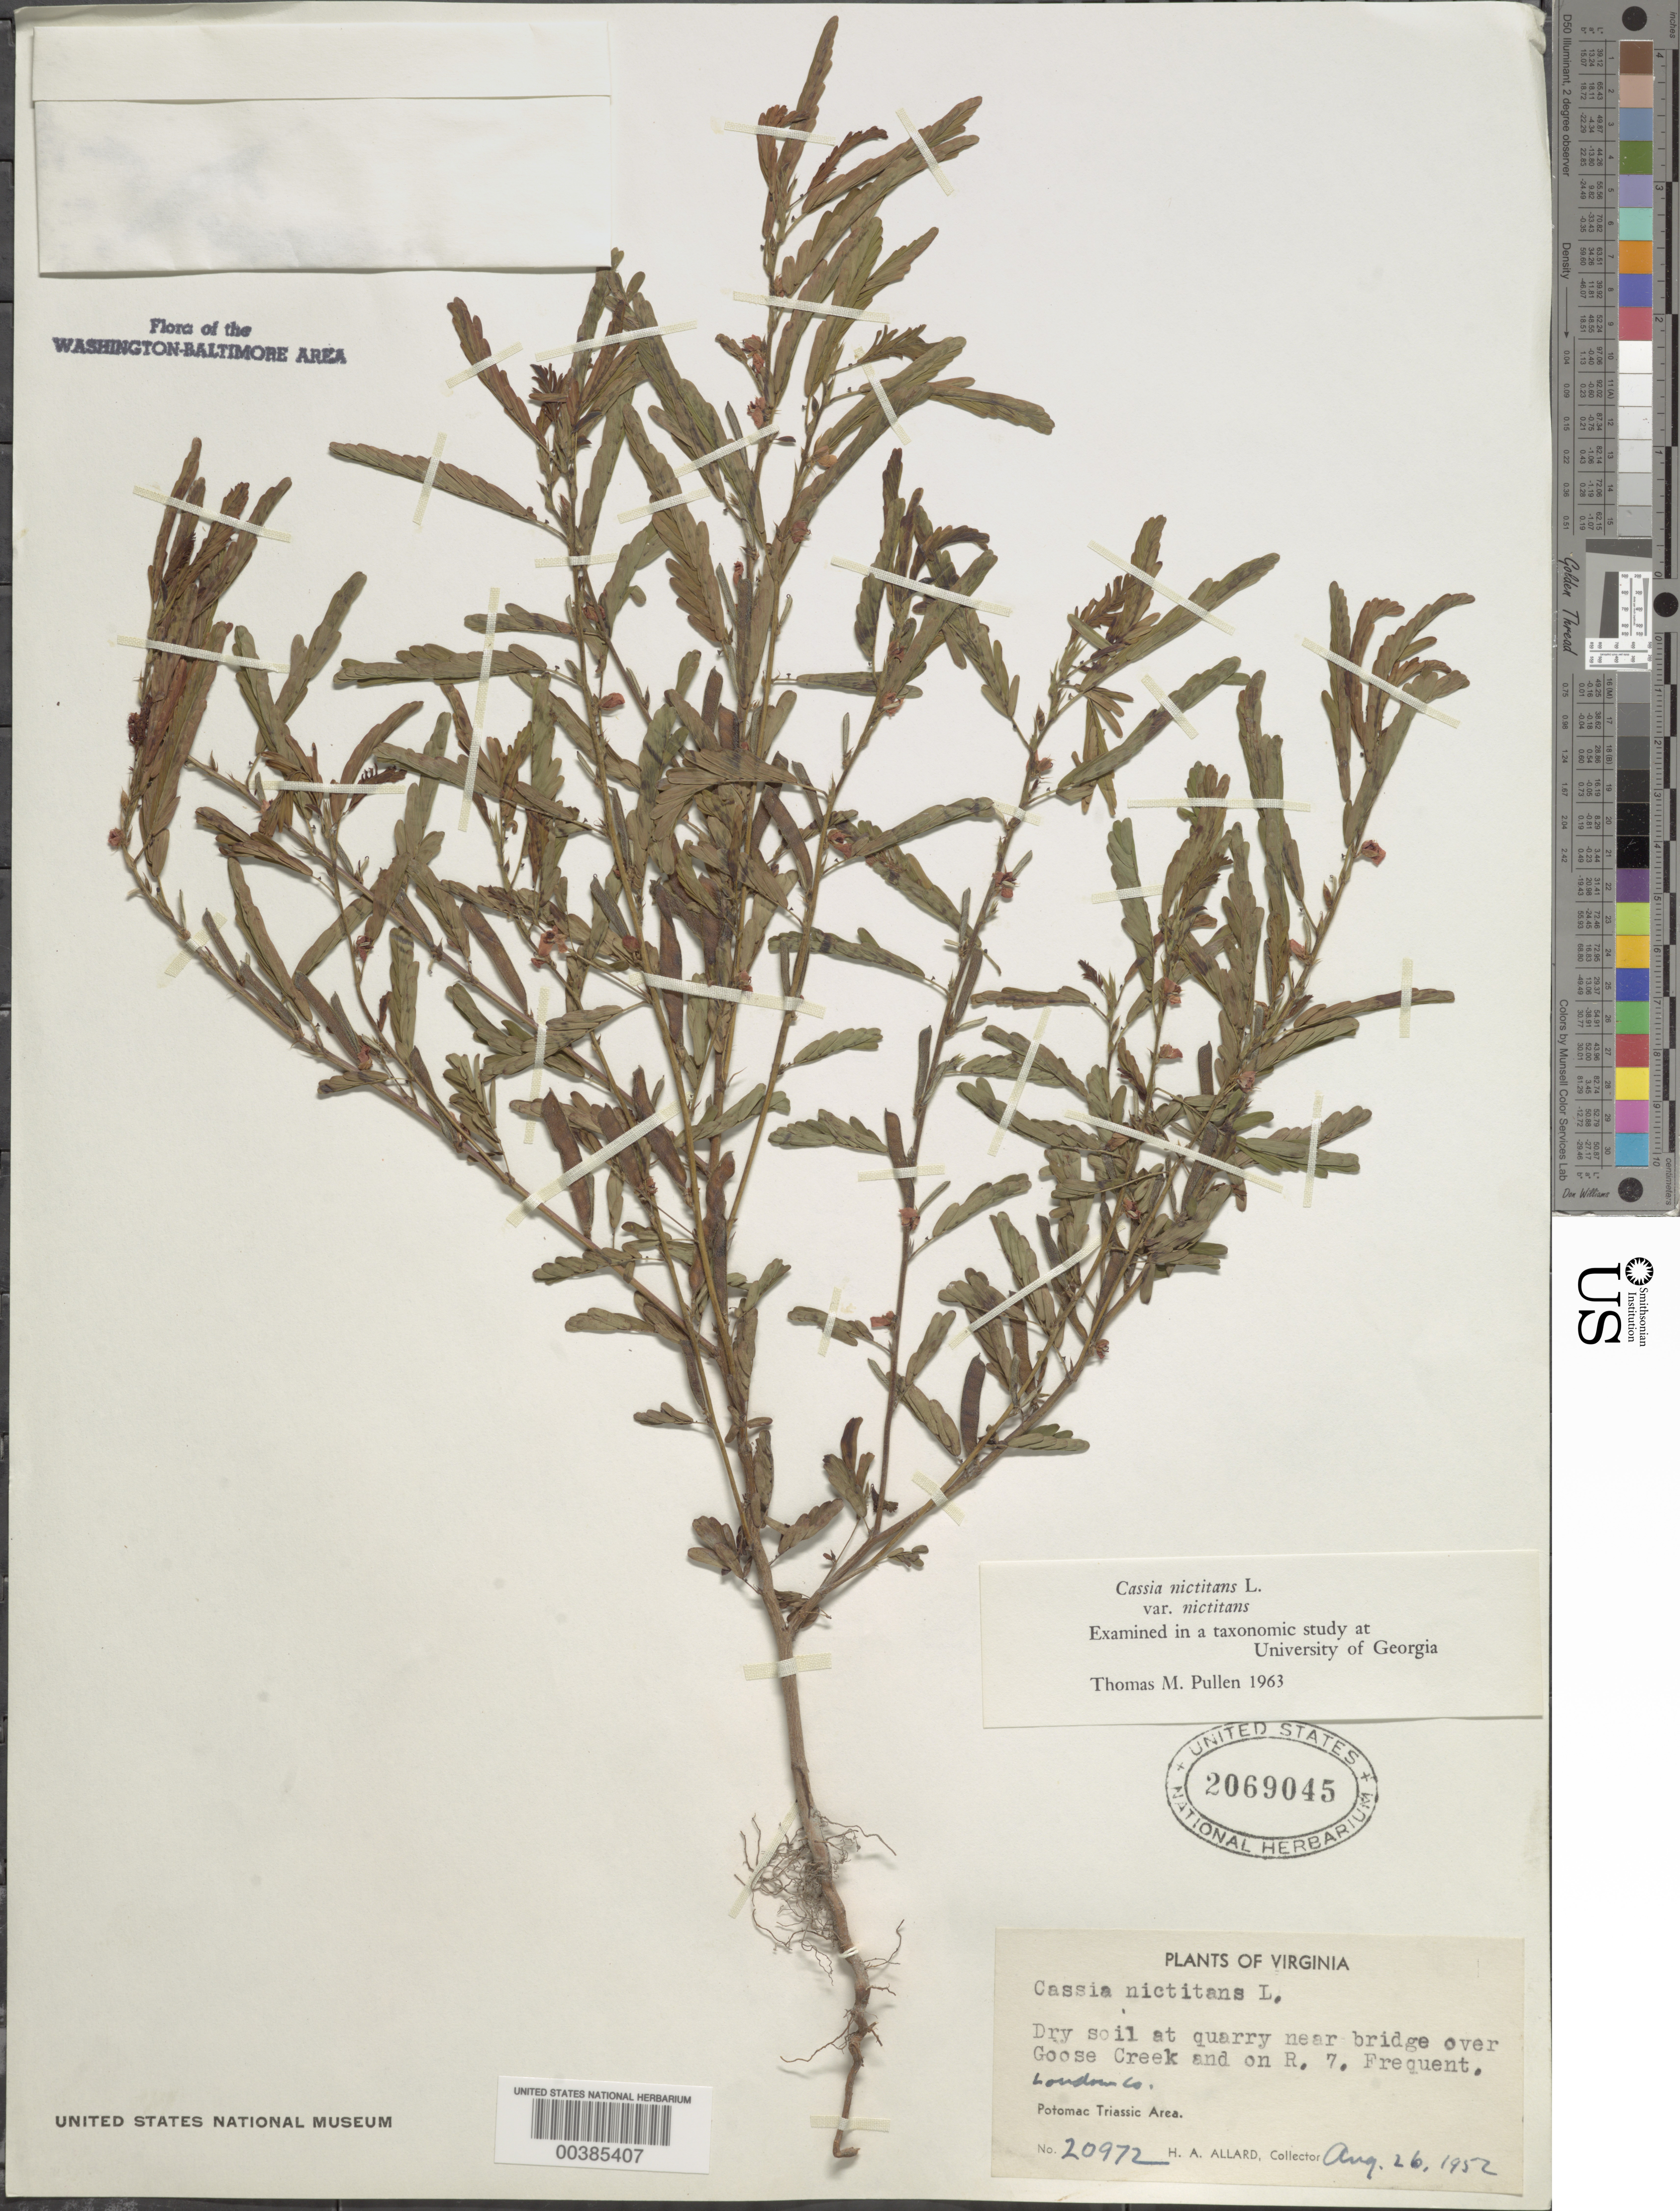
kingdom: Plantae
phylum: Tracheophyta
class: Magnoliopsida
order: Fabales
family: Fabaceae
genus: Chamaecrista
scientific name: Chamaecrista nictitans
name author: (L.) Moench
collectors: H. A. Allard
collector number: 20972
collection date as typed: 26 Aug 1952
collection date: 1952-08-26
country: United States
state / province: Virginia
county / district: Loudoun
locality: Bridge over Goose Creek, Route 7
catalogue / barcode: US 2069045